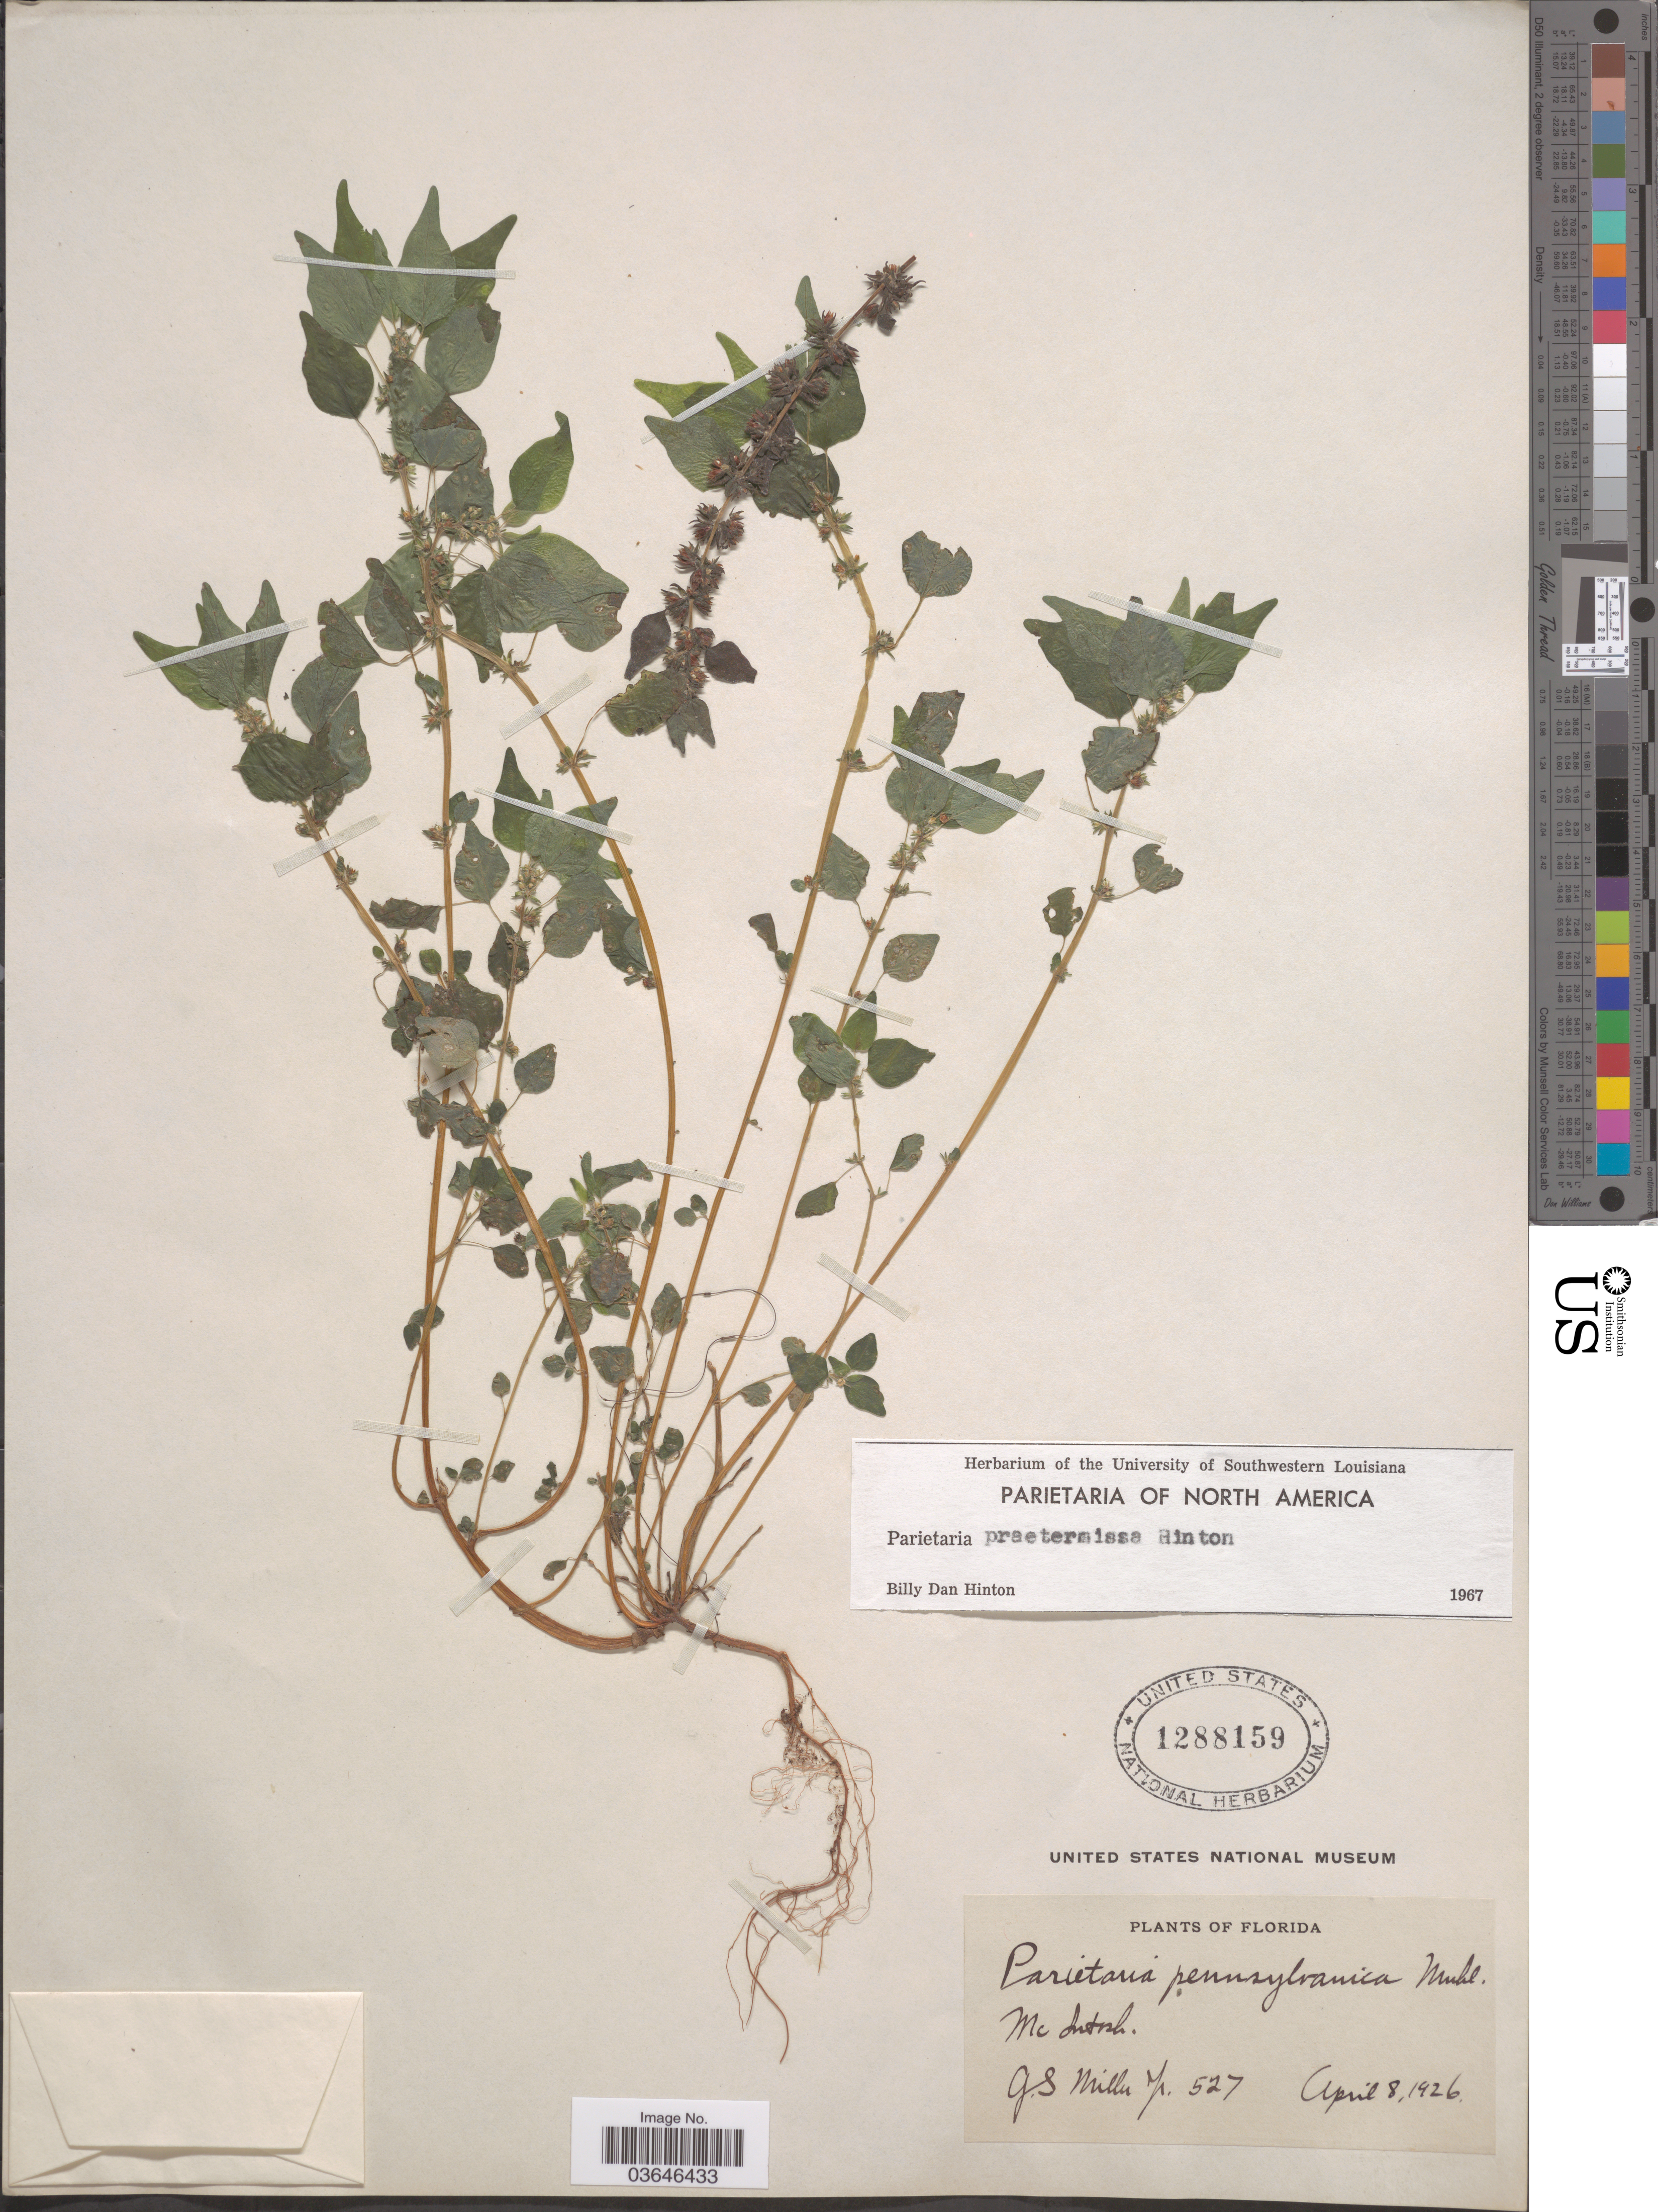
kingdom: Plantae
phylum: Tracheophyta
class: Magnoliopsida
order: Rosales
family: Urticaceae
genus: Parietaria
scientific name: Parietaria praetermissa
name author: Hinton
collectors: G. S. Miller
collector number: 527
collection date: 1926-04-08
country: United States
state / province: Florida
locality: Mc Intosh.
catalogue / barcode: US 1288159